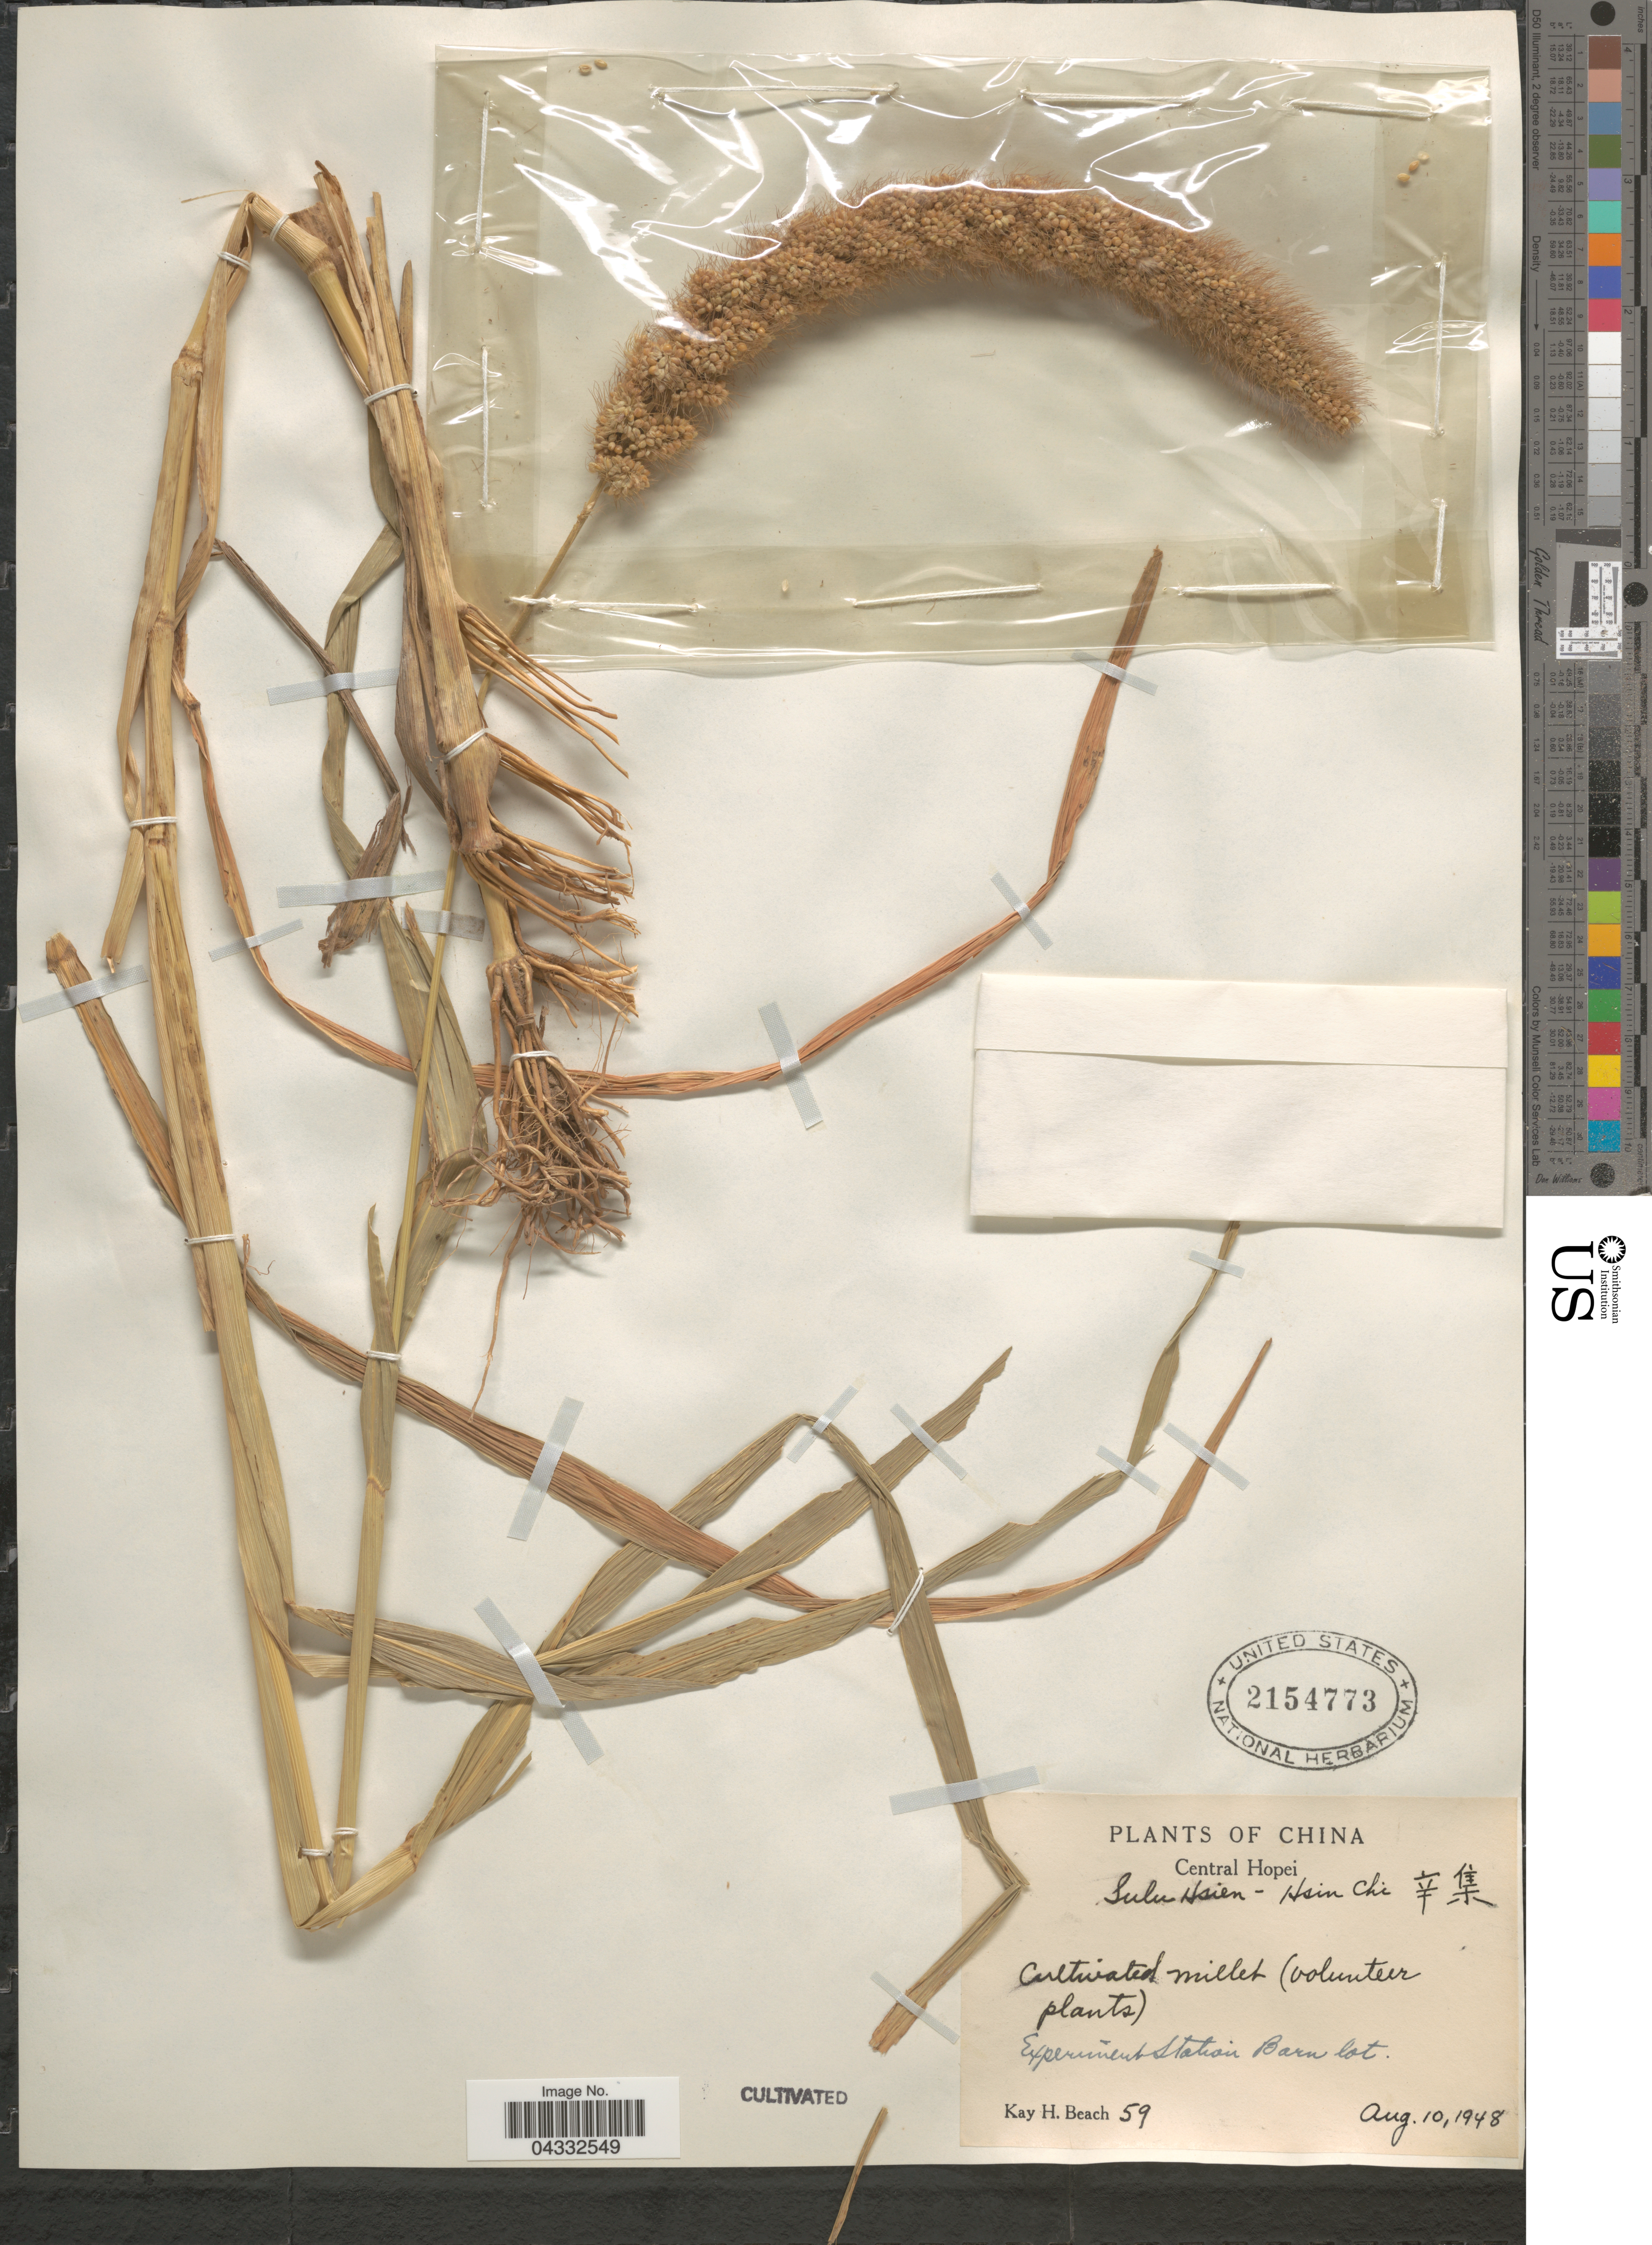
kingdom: Plantae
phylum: Tracheophyta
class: Liliopsida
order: Poales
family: Poaceae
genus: Setaria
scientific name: Setaria sp.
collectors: K. H. Beach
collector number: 59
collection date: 1948-08-10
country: China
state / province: Hubei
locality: Central Hopei. Experiment Station Barn lot.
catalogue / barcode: US 2154773